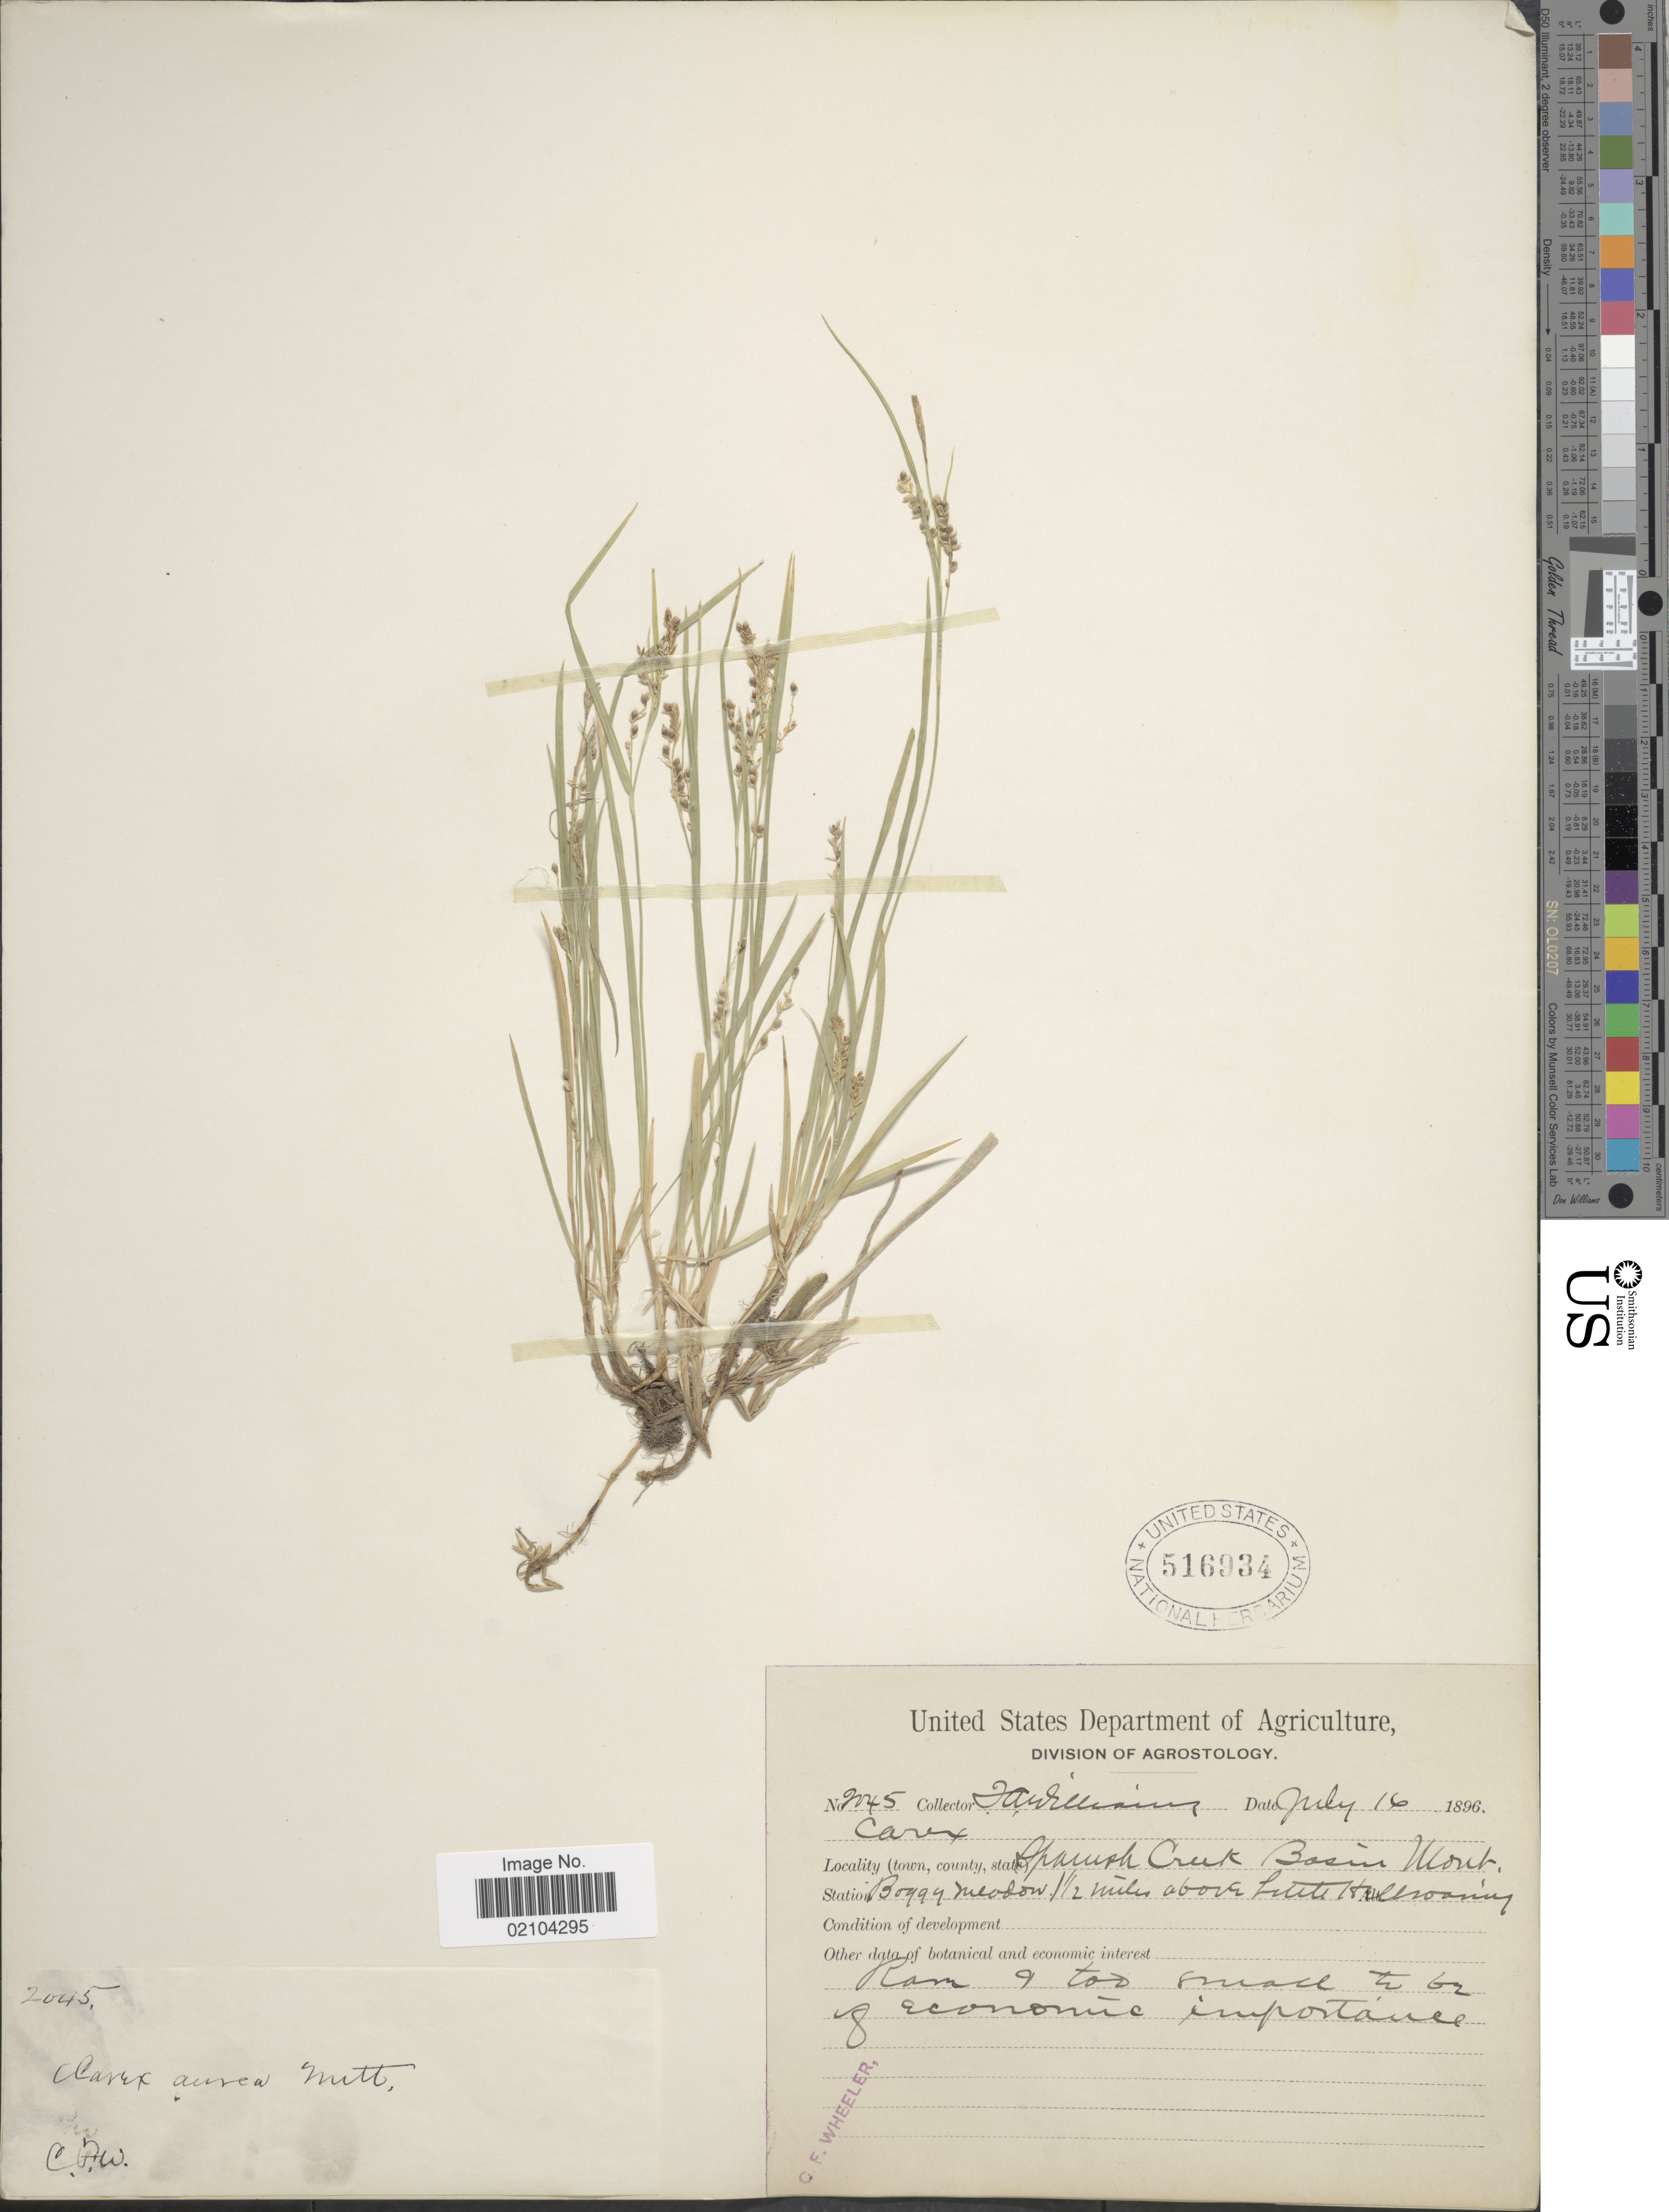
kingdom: Plantae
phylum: Tracheophyta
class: Liliopsida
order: Poales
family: Cyperaceae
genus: Carex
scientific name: Carex aurea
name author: Nutt.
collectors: J. A. Williams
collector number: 2045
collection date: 1896-07-16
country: United States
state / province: Montana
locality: Spanish Creek Basin Mont. Boggy meadow 1½ miles above Little Hellroaring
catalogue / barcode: US 516934